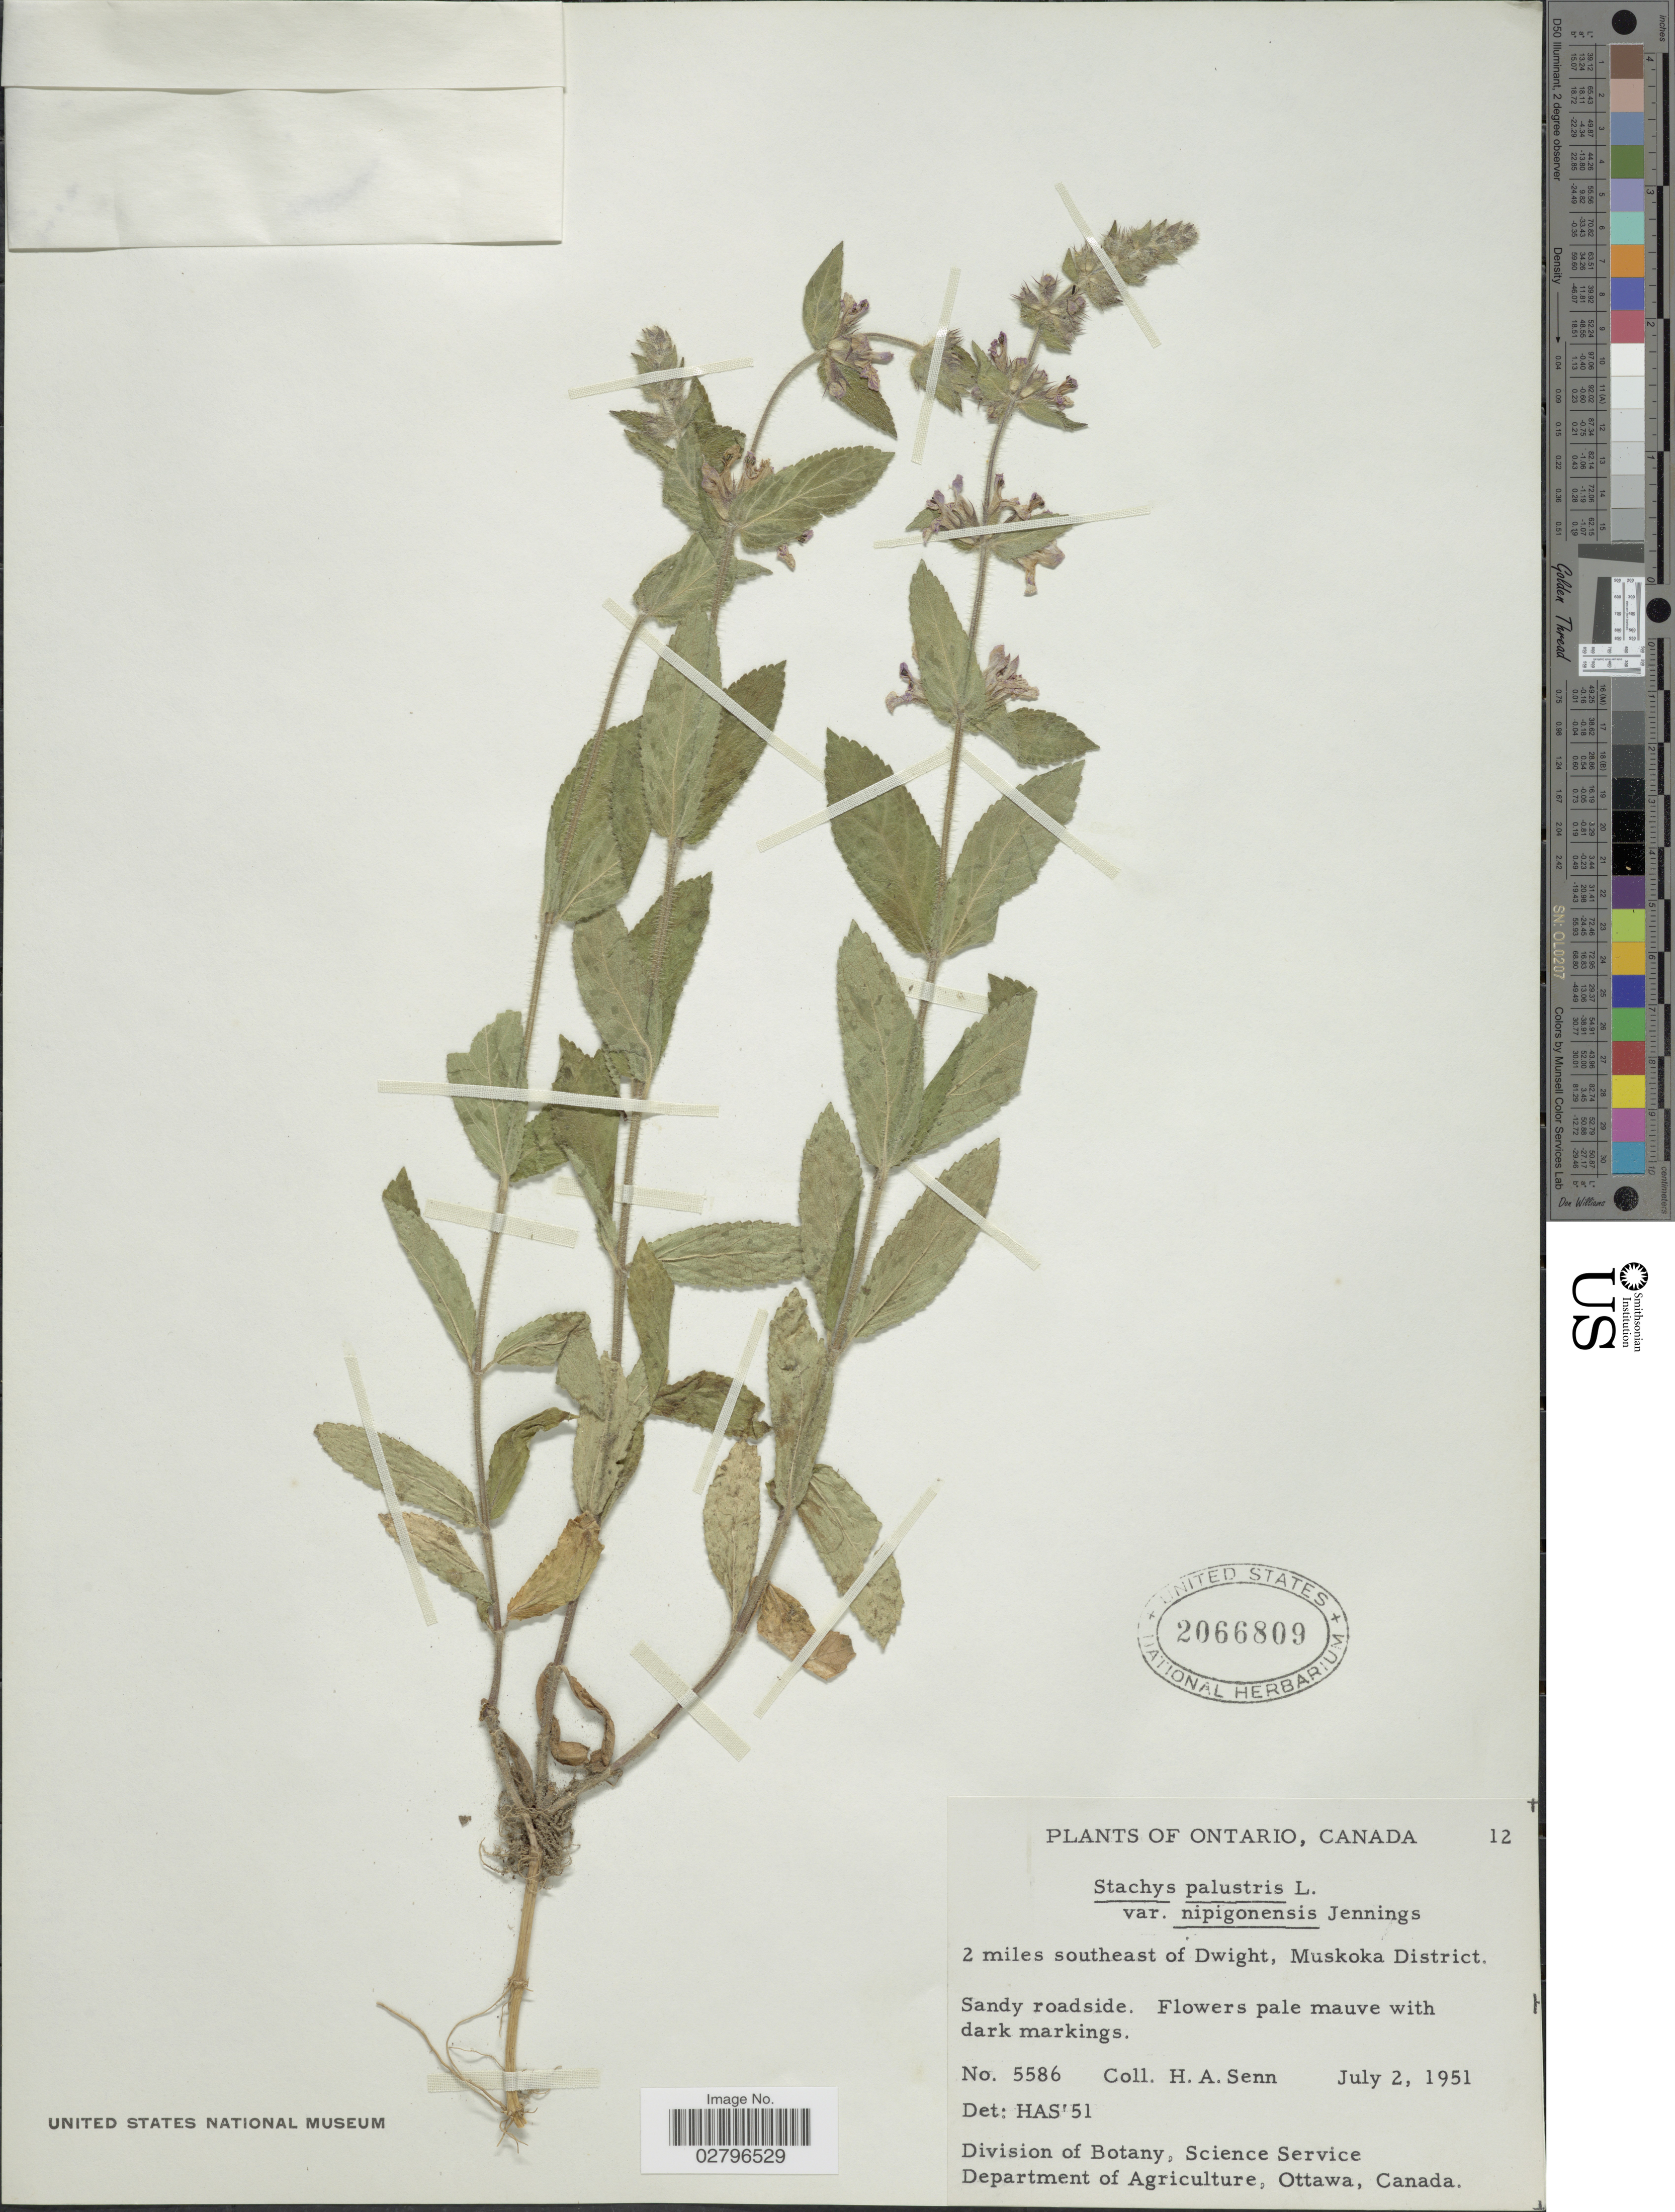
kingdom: Plantae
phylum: Tracheophyta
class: Magnoliopsida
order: Lamiales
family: Lamiaceae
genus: Stachys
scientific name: Stachys palustris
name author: L.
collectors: H. Senn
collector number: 5586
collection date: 1951-07-02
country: Canada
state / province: Ontario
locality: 2 miles southeast of Dwight, Muskoka District.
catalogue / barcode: US 2066809